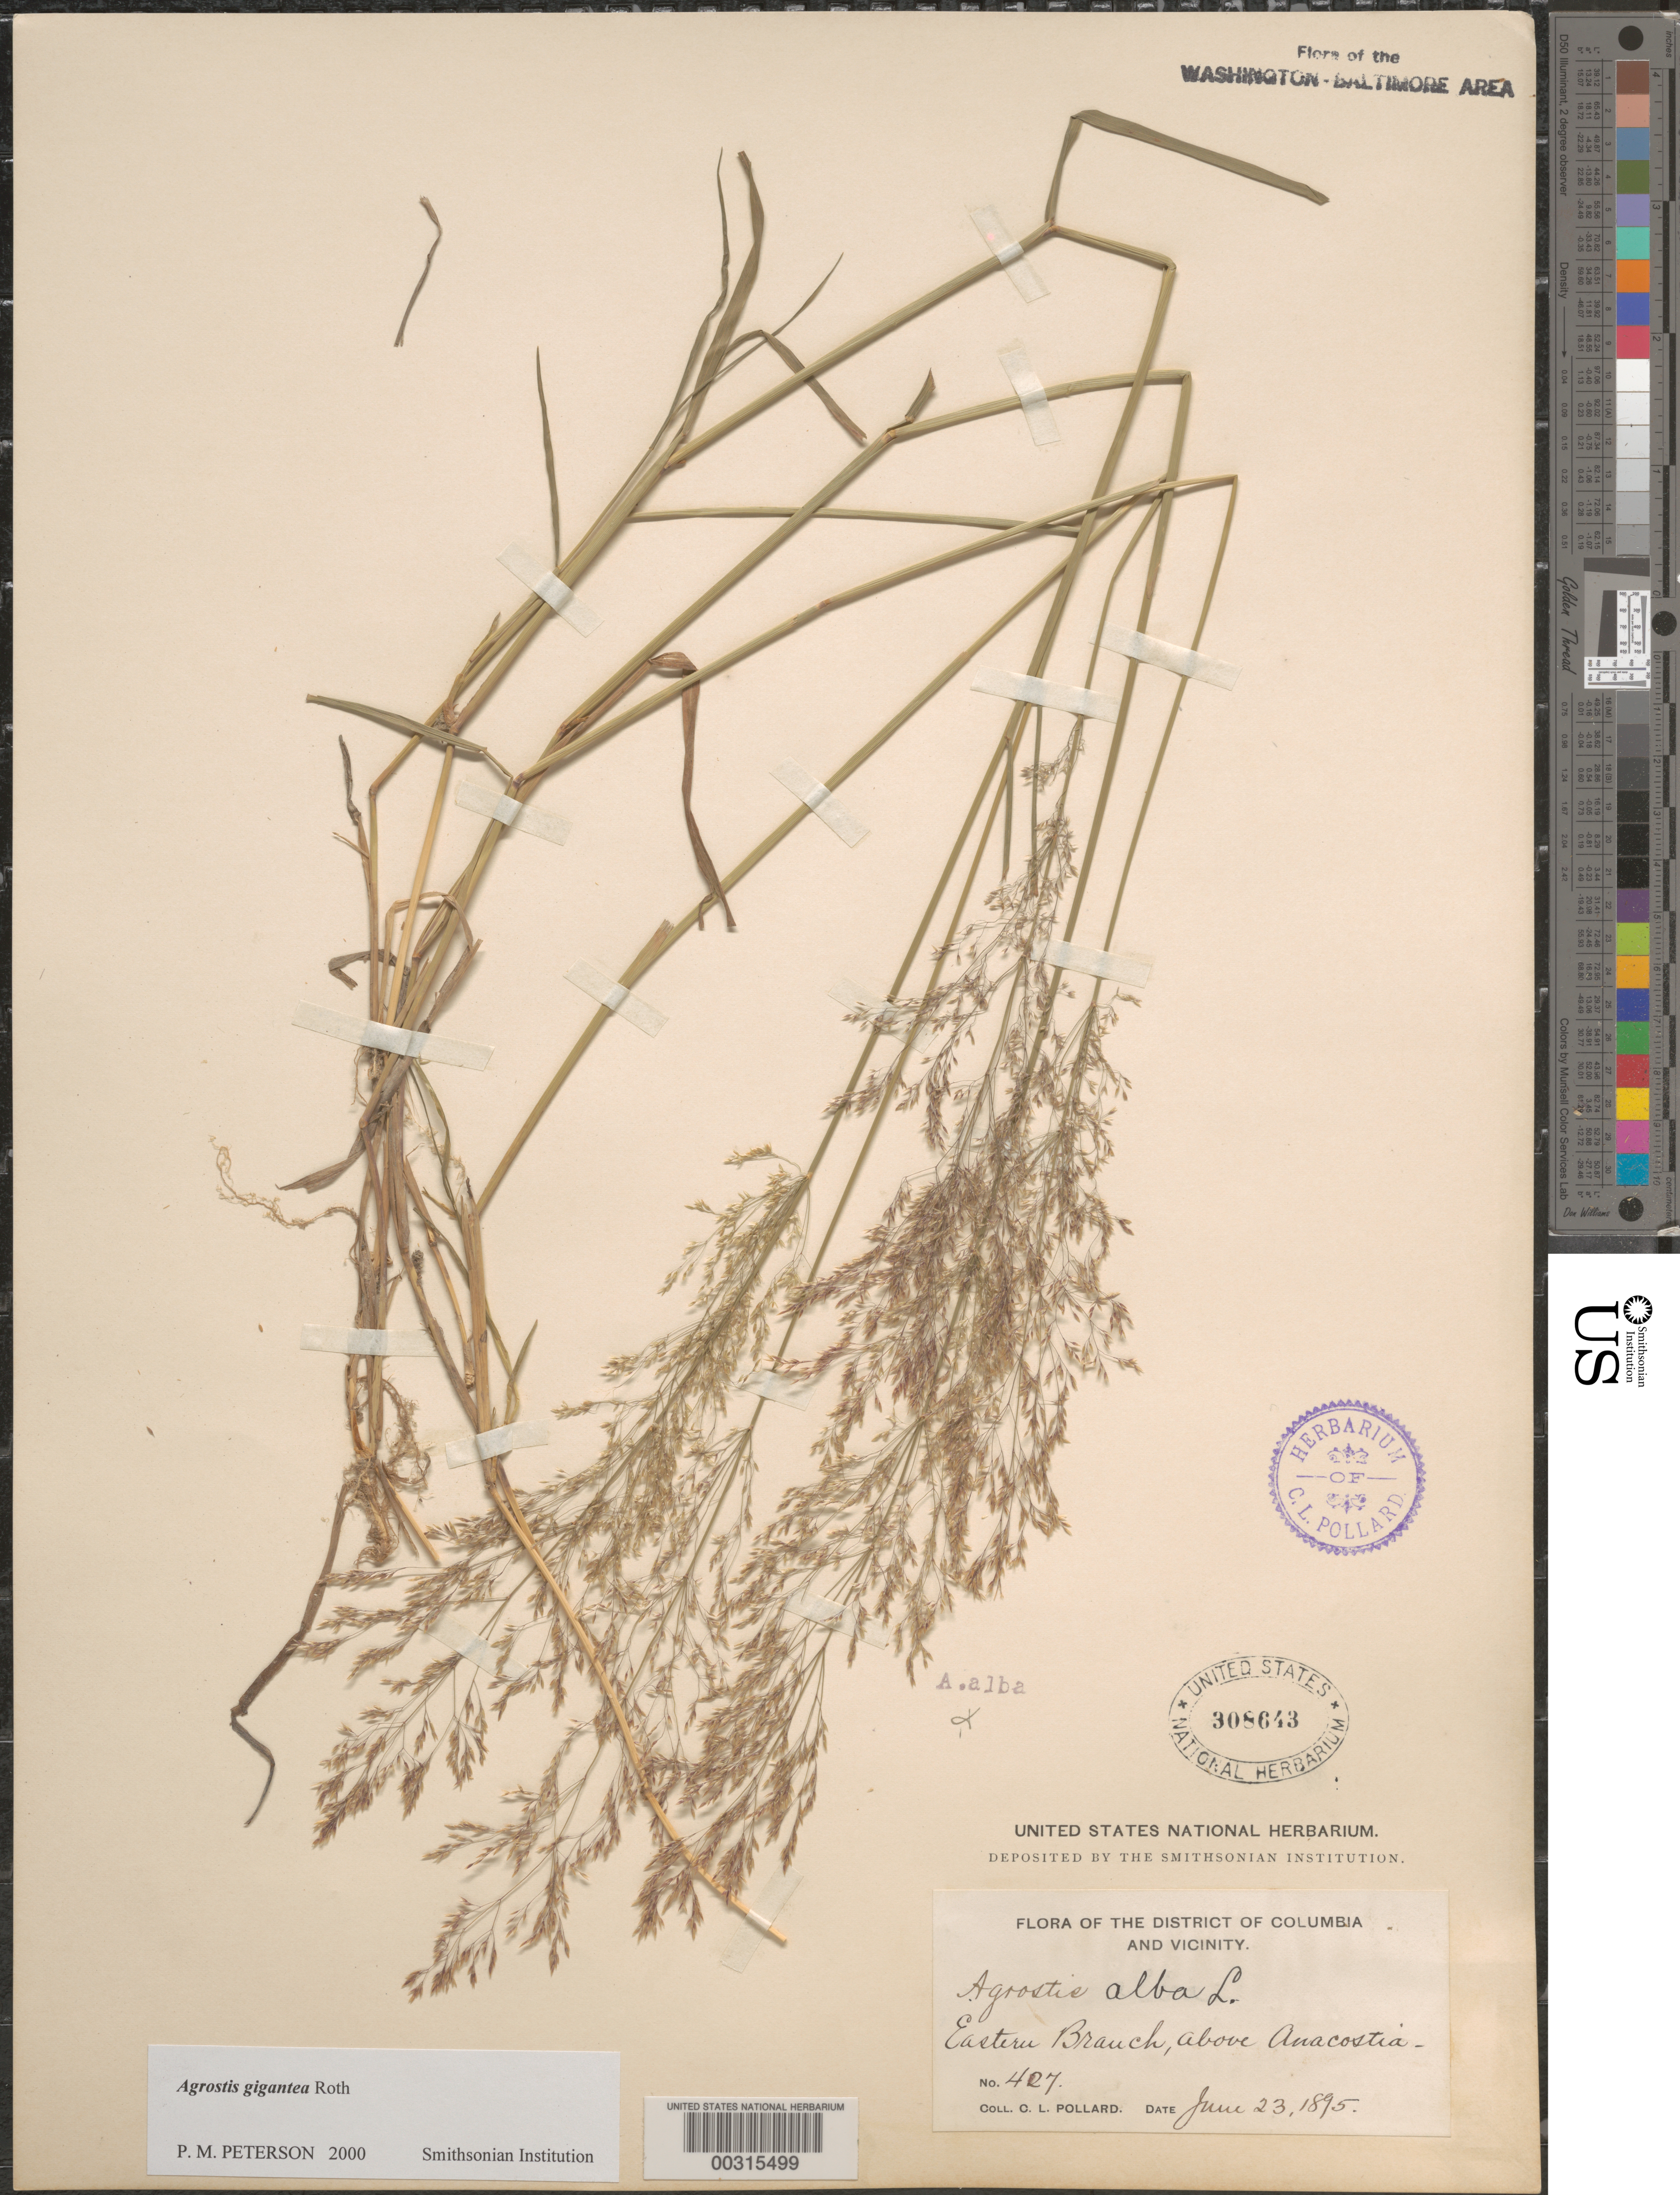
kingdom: Plantae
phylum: Tracheophyta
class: Liliopsida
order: Poales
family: Poaceae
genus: Agrostis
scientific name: Agrostis gigantea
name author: Roth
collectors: C. L. Pollard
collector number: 427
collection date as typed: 23 Jun 1895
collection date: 1895-06-23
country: United States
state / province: District of Columbia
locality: Eastern Branch above Anacostia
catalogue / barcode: US 308643